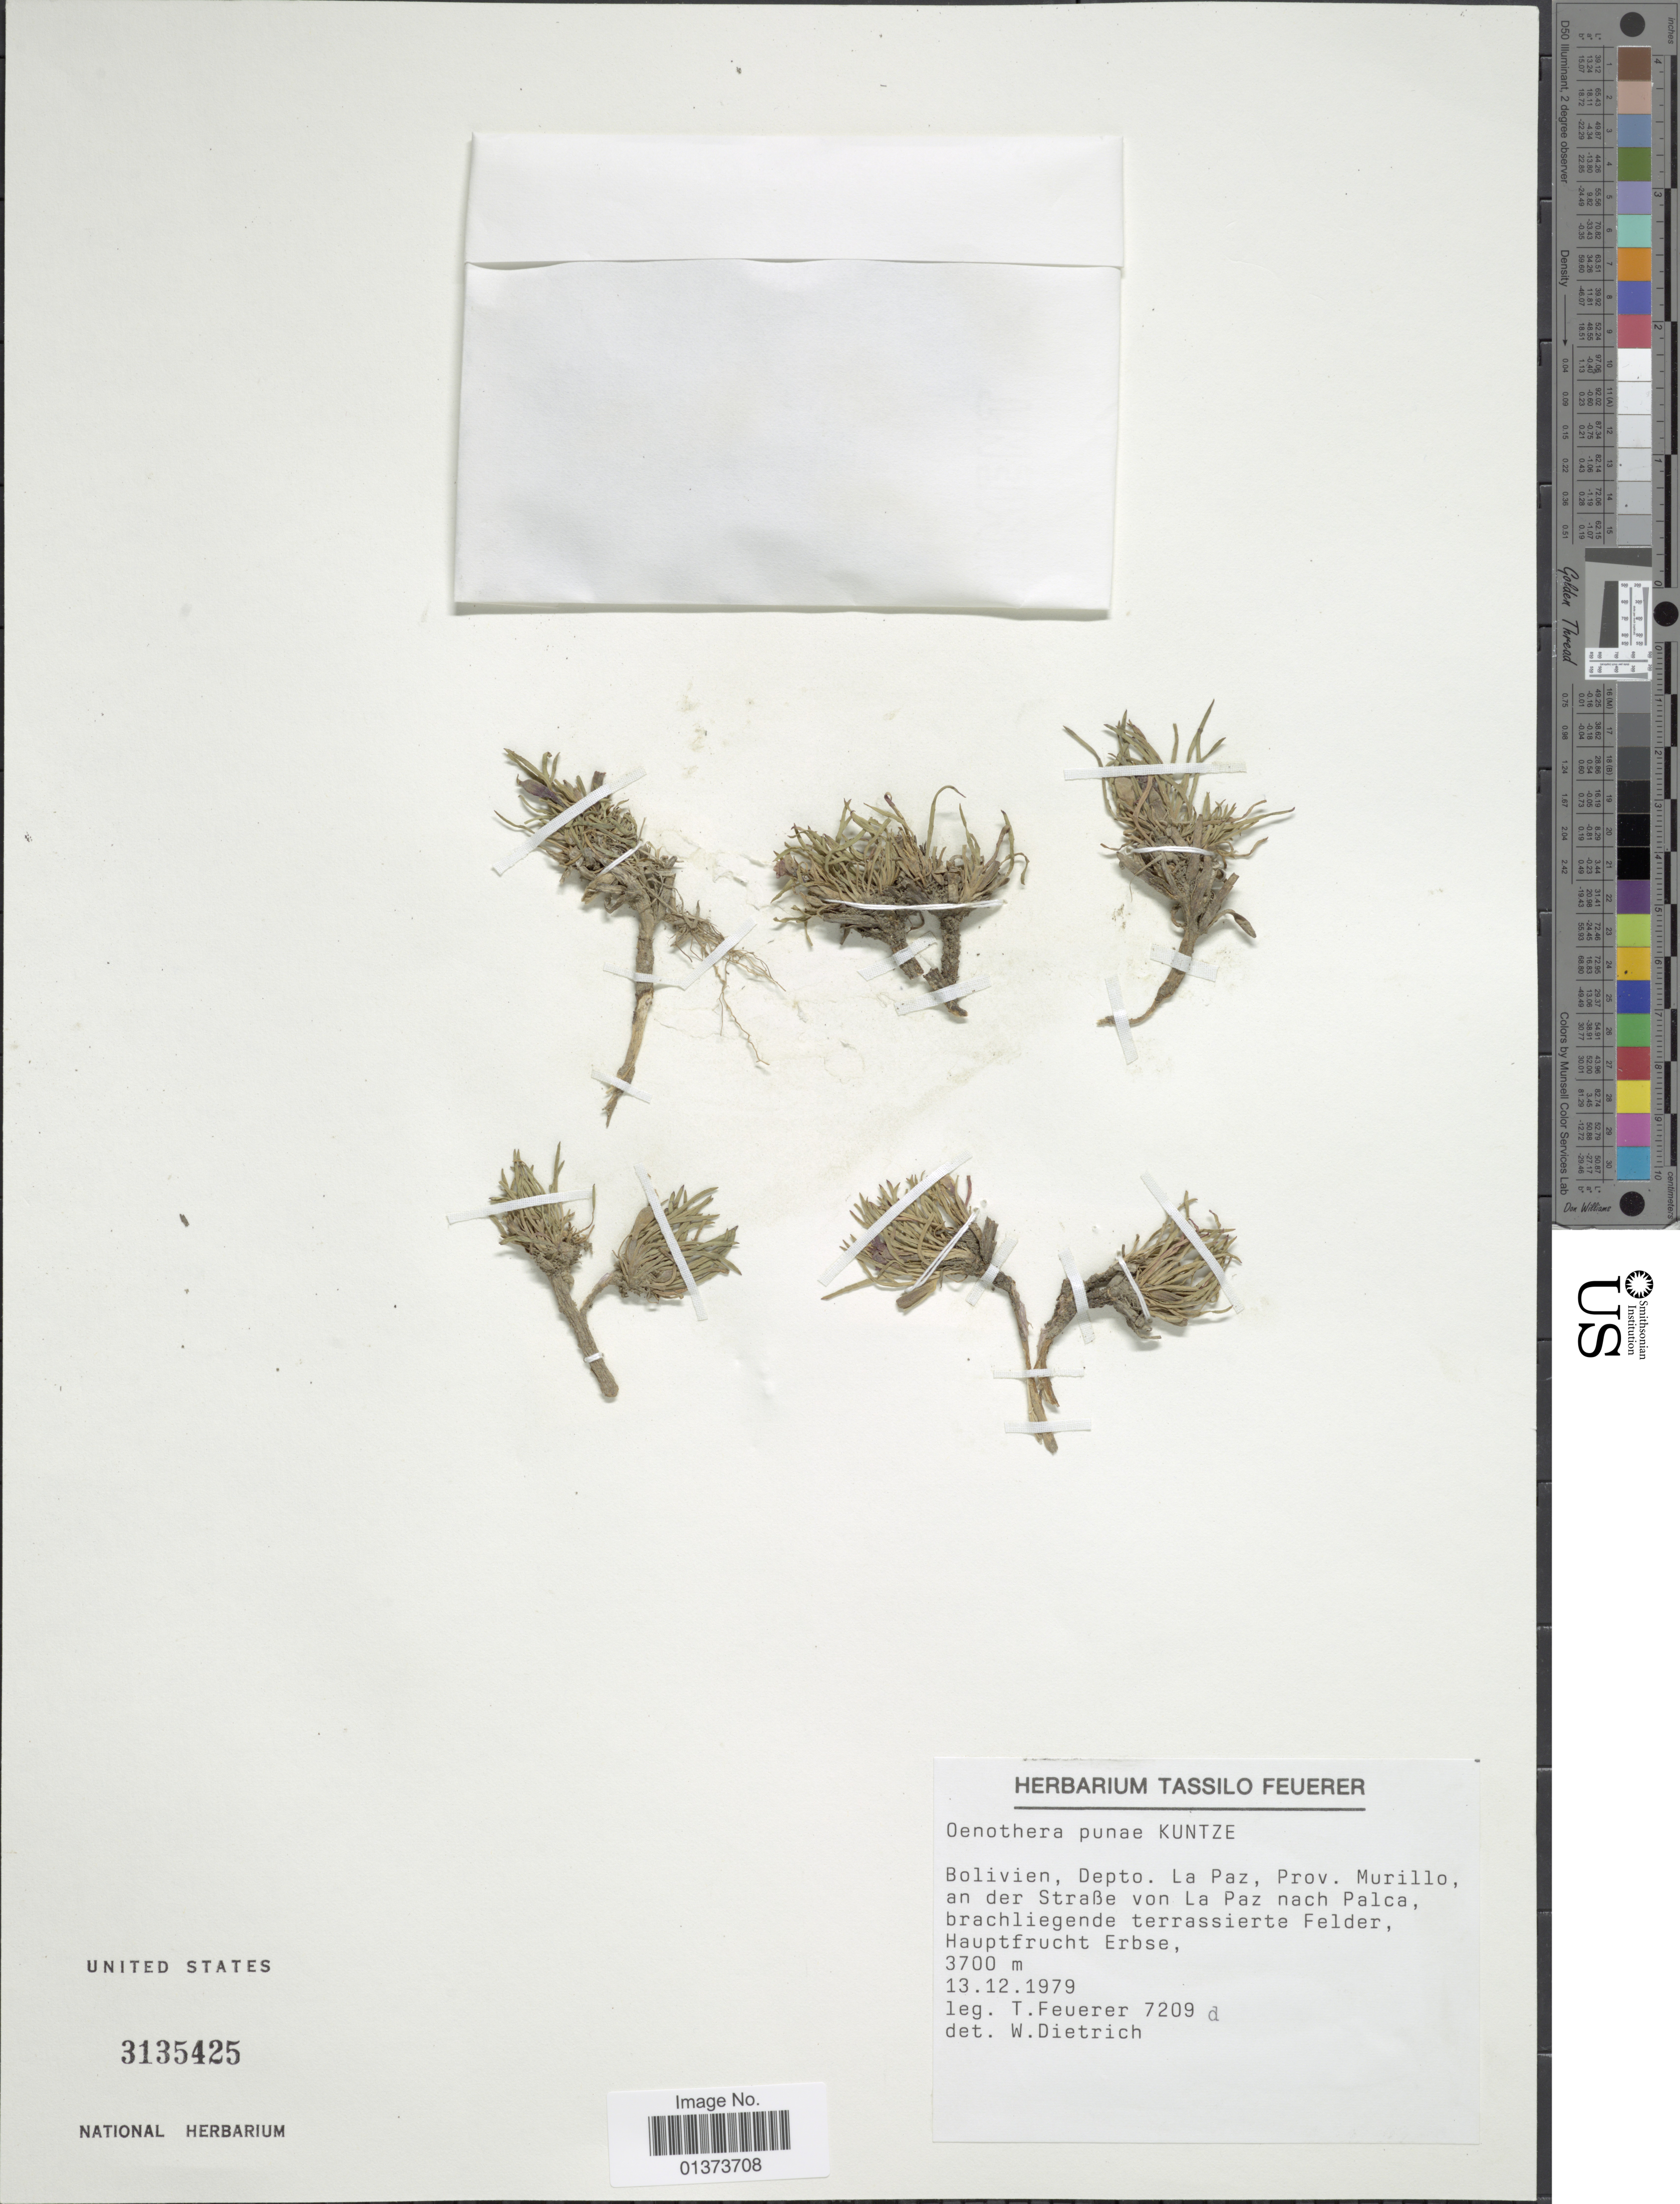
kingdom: Plantae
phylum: Tracheophyta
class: Magnoliopsida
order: Myrtales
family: Onagraceae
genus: Oenothera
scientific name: Oenothera punae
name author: Kuntze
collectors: T. Feuerer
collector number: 7209d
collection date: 1979-12-13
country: Bolivia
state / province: La Paz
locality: Prov. Murillo, an der Straße von La Paz nach Palca, brachliegende terrassierte Felder, Hauptfrucht Erbse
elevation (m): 3700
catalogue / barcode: US 3135425